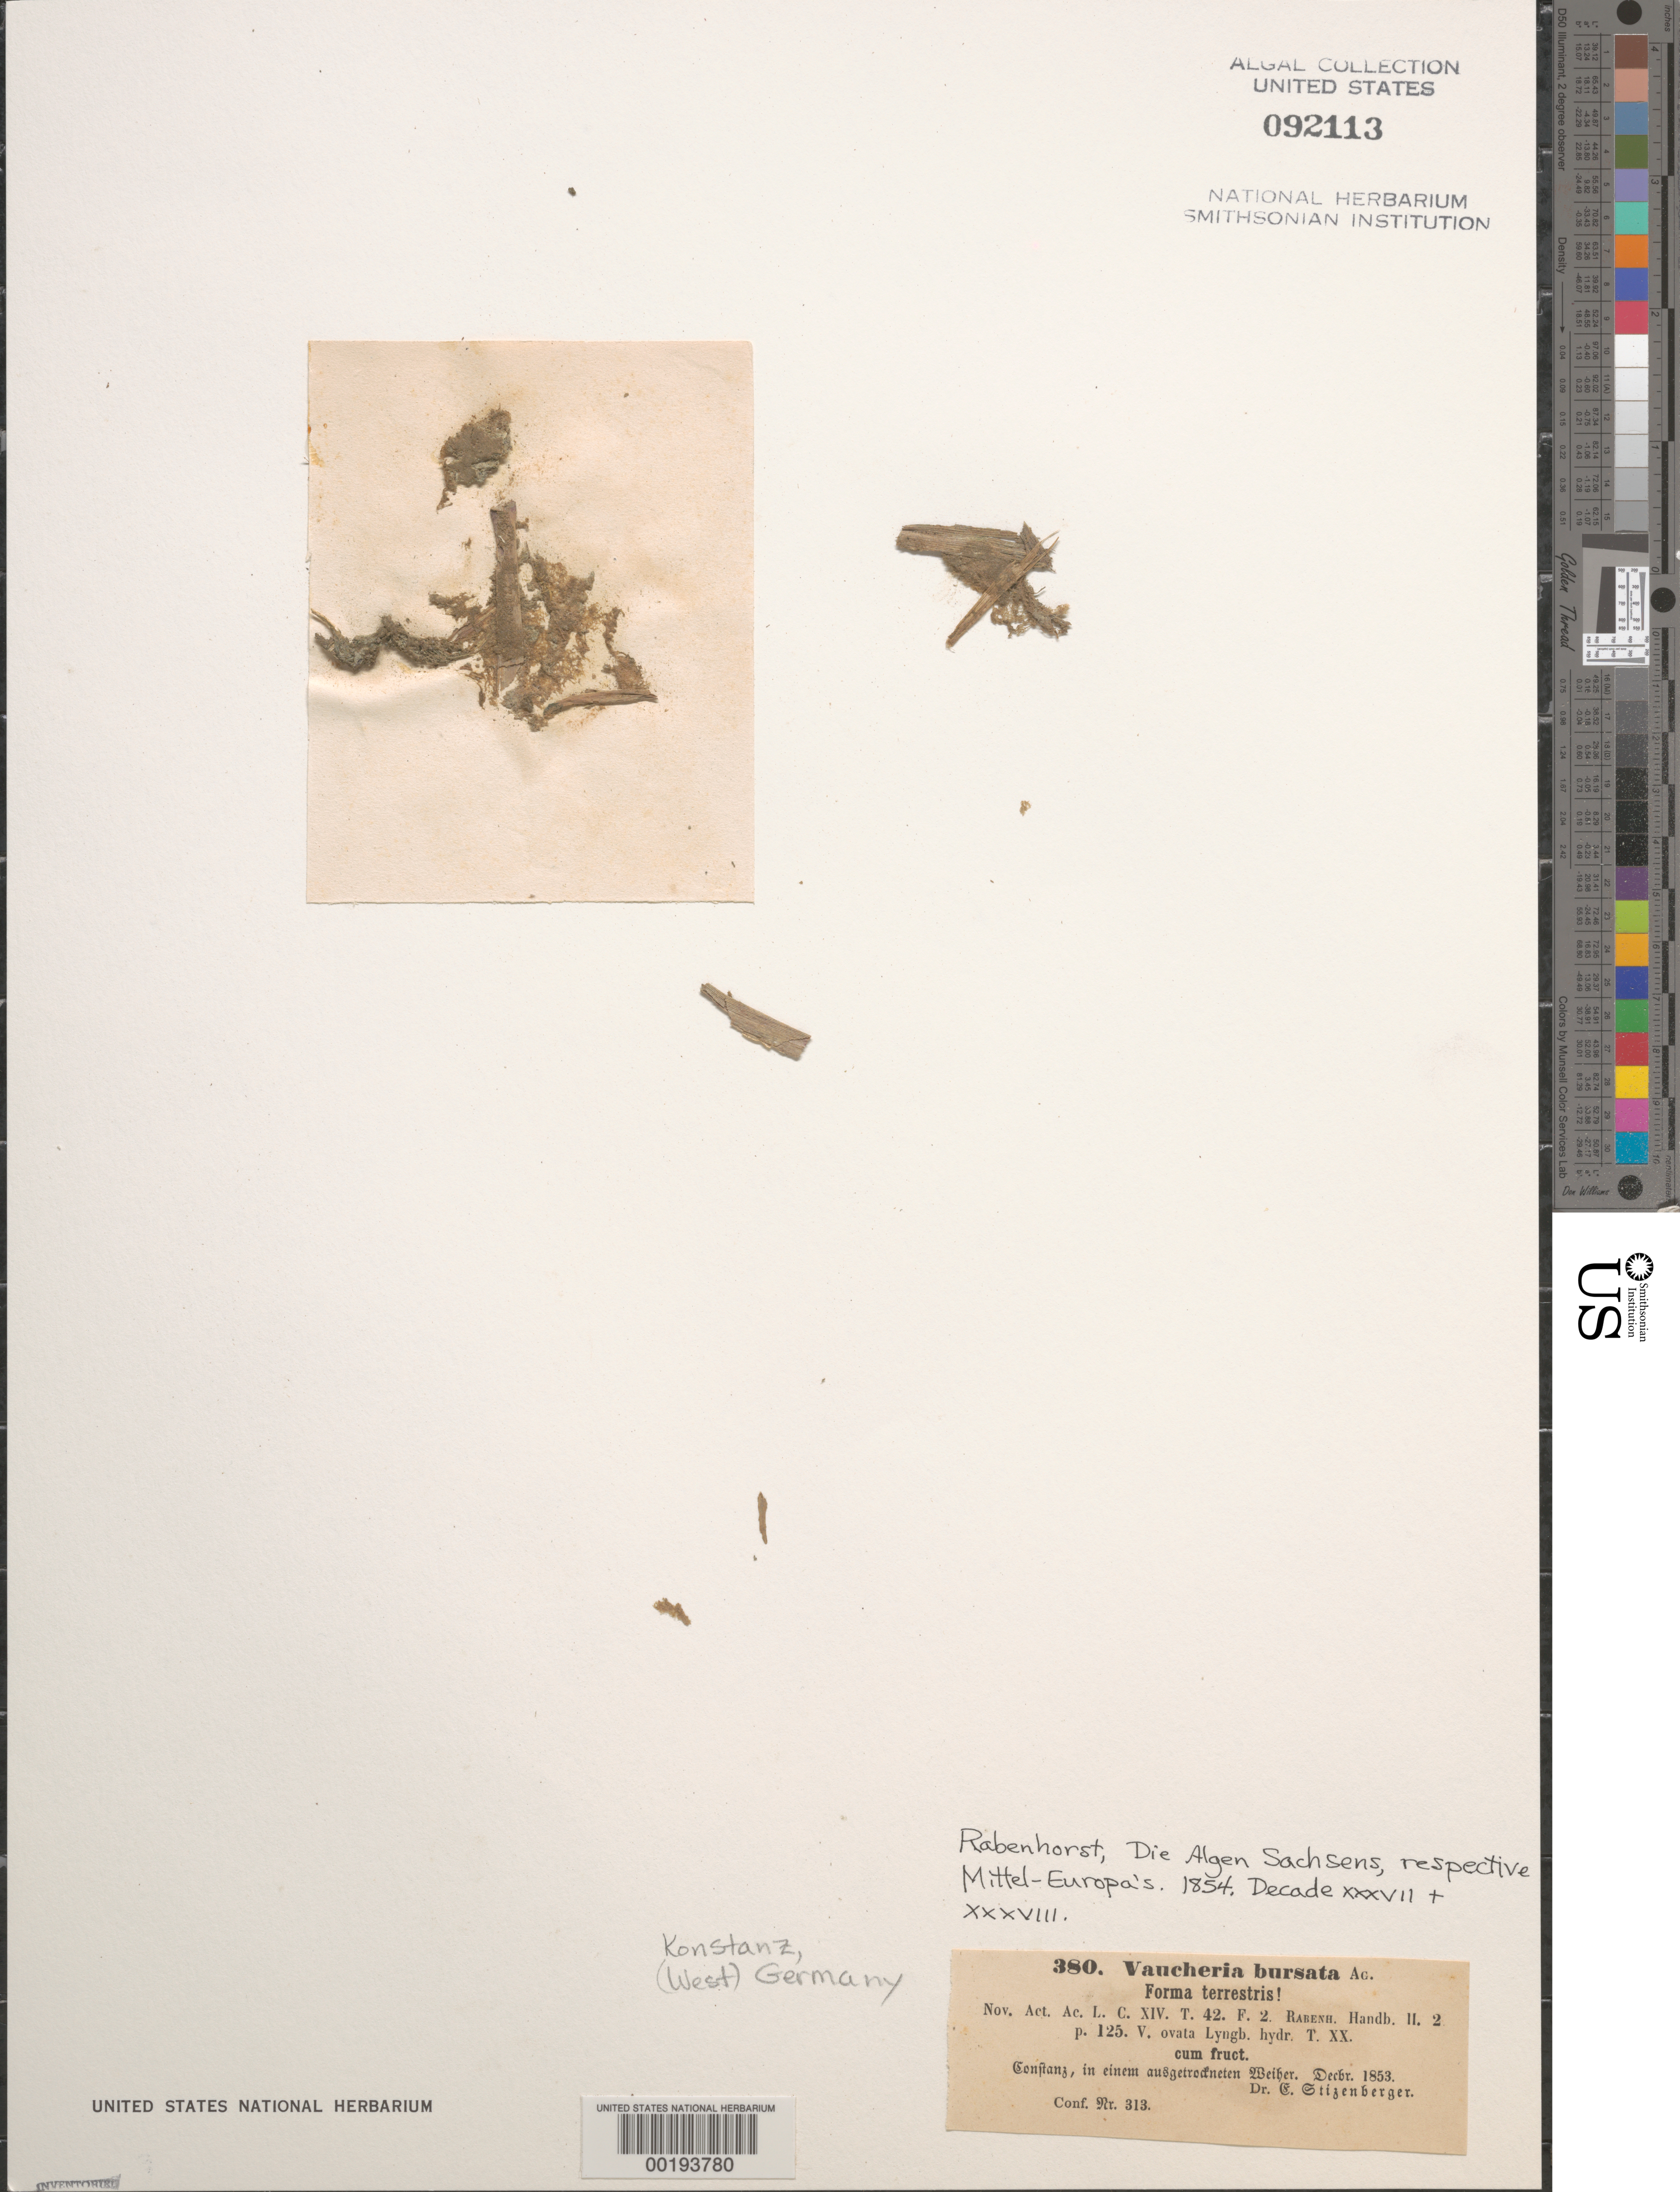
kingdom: Chromista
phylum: Ochrophyta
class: Xanthophyceae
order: Vaucheriales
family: Vaucheriaceae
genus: Vaucheria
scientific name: Vaucheria bursata f. terrestris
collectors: E. Stizenberger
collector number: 380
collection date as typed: Dec 1853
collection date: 1853-12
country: Germany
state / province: Baden-wurttemberg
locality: Konstanz (constanz)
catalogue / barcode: US 92113